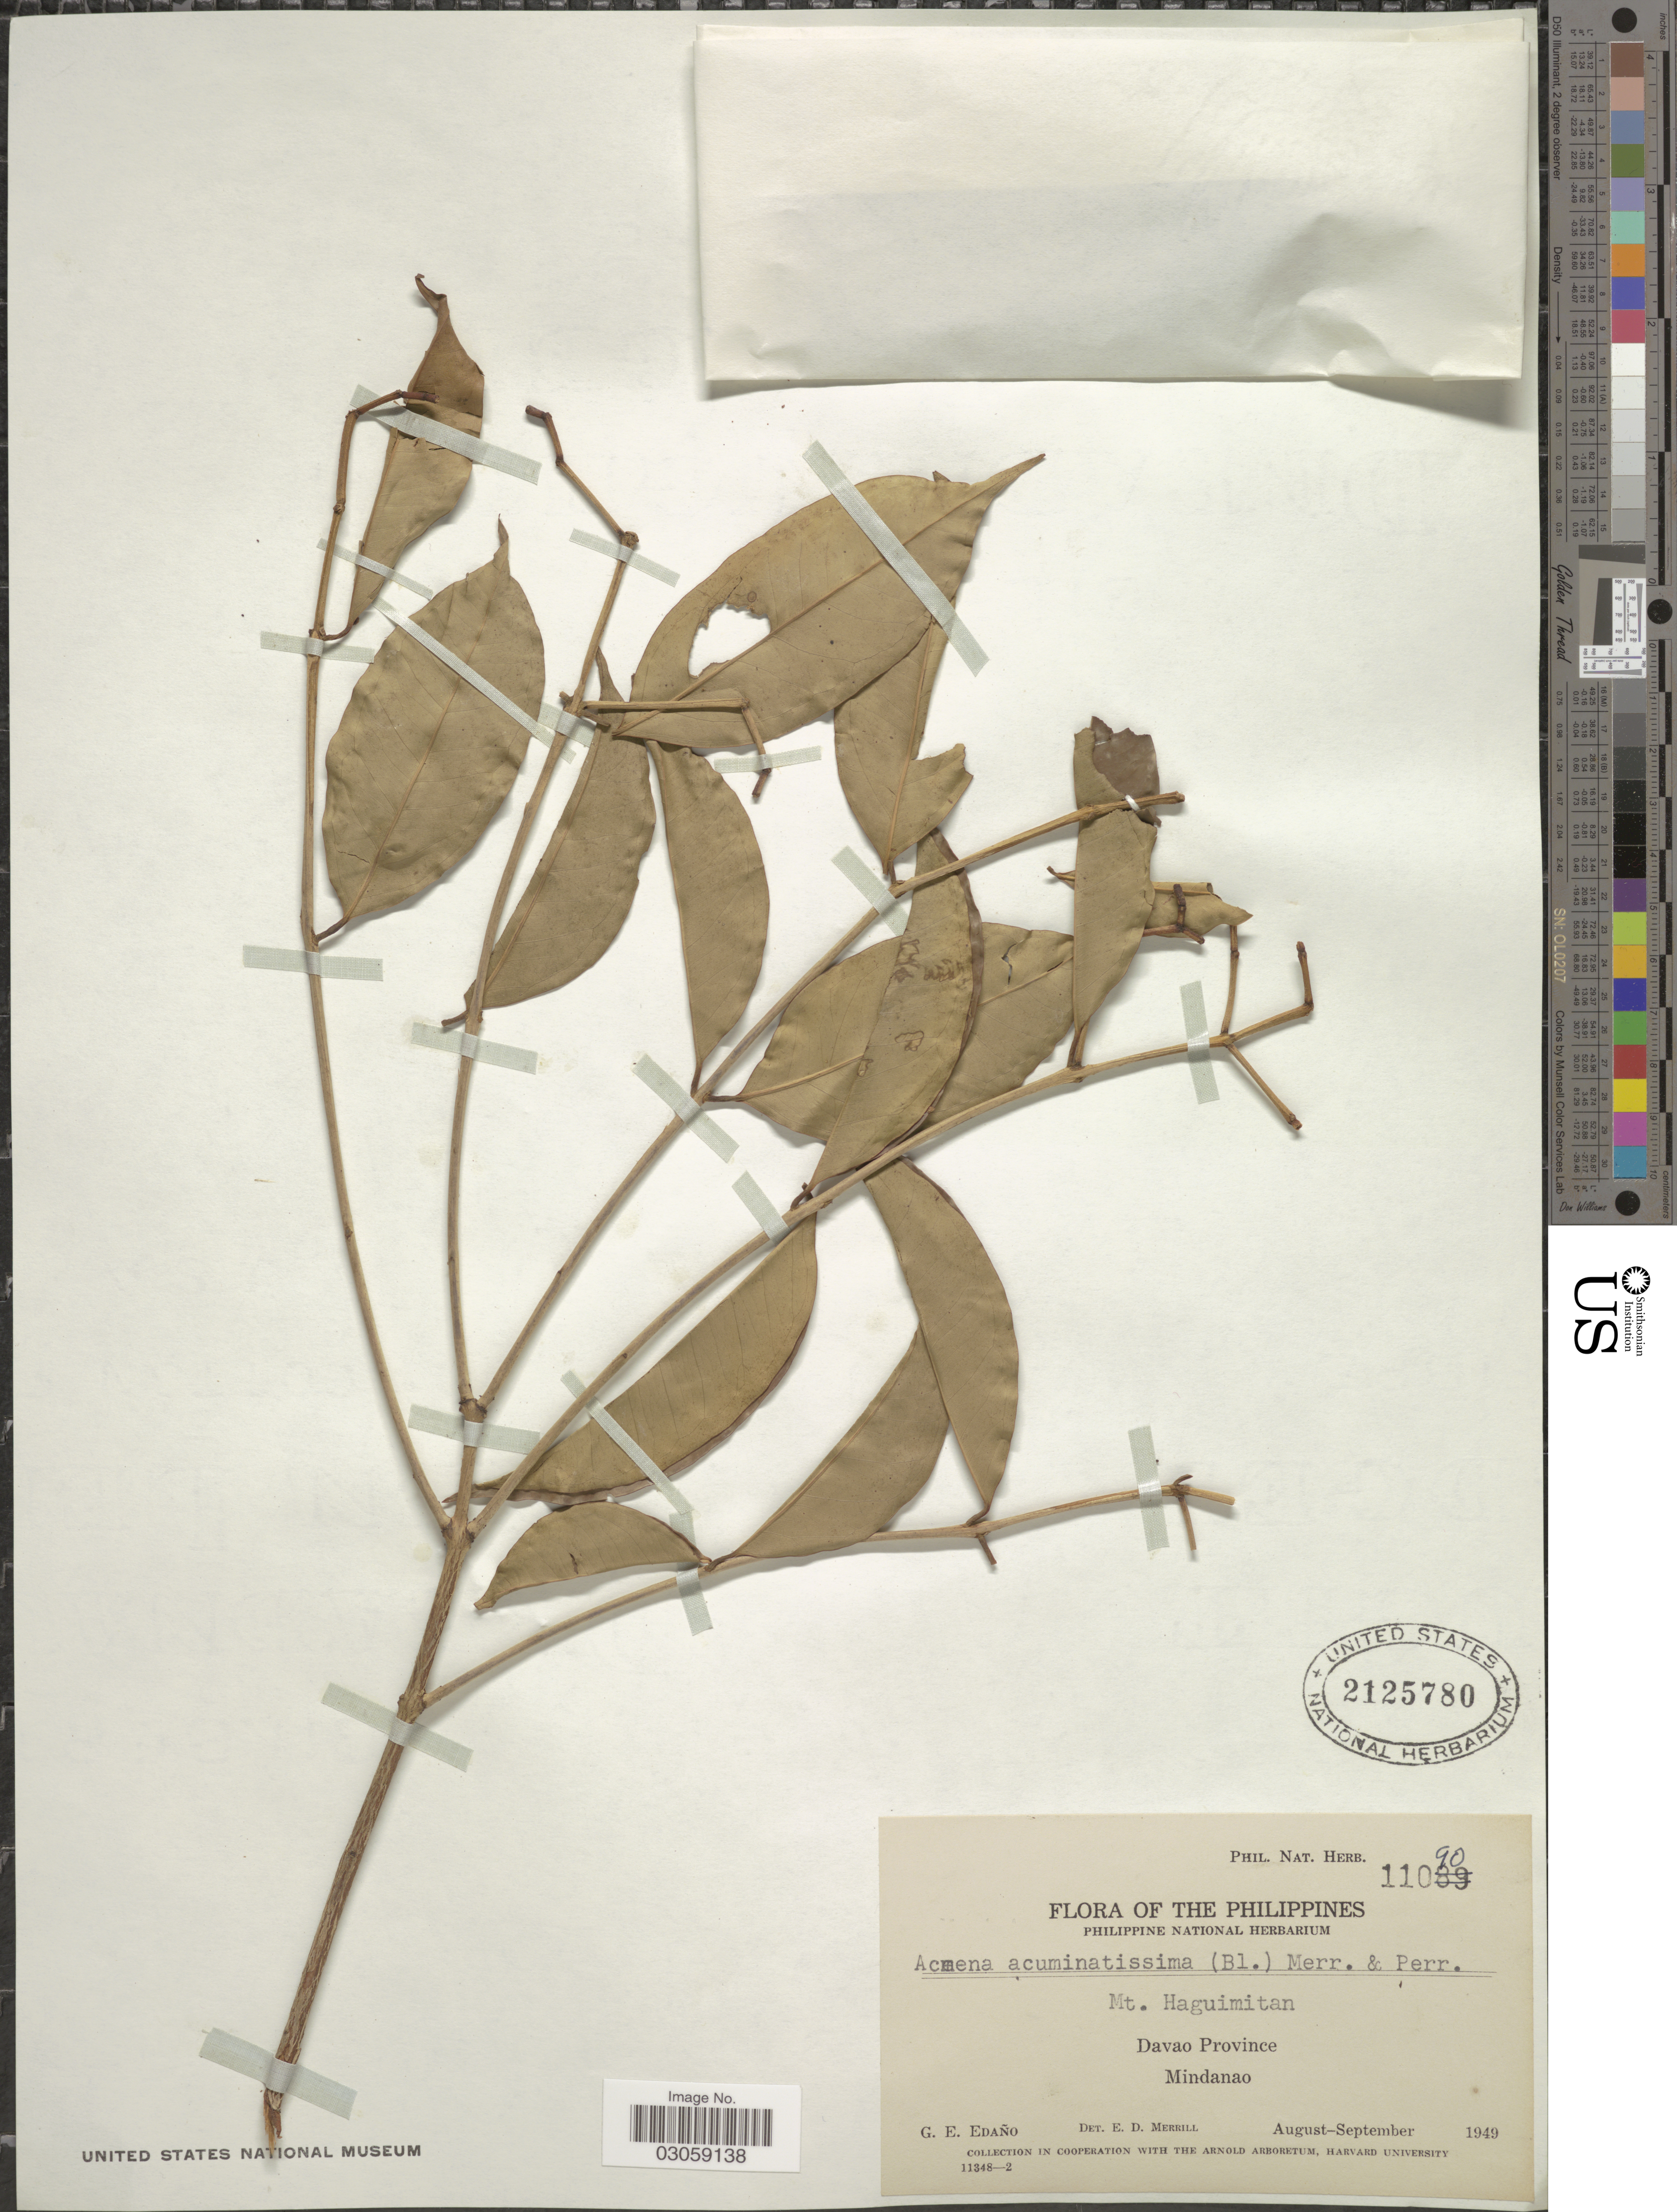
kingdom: Plantae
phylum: Tracheophyta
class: Magnoliopsida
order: Myrtales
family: Myrtaceae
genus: Syzygium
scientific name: Syzygium acuminatissimum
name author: (Blume) DC.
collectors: G. E. Edaño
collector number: Phil. Nat. Herb. 11090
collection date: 1949-08/1949-09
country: Philippines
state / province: Davao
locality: Mt. Haguimitan, Davao Province, Mindanao.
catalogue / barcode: US 2125780